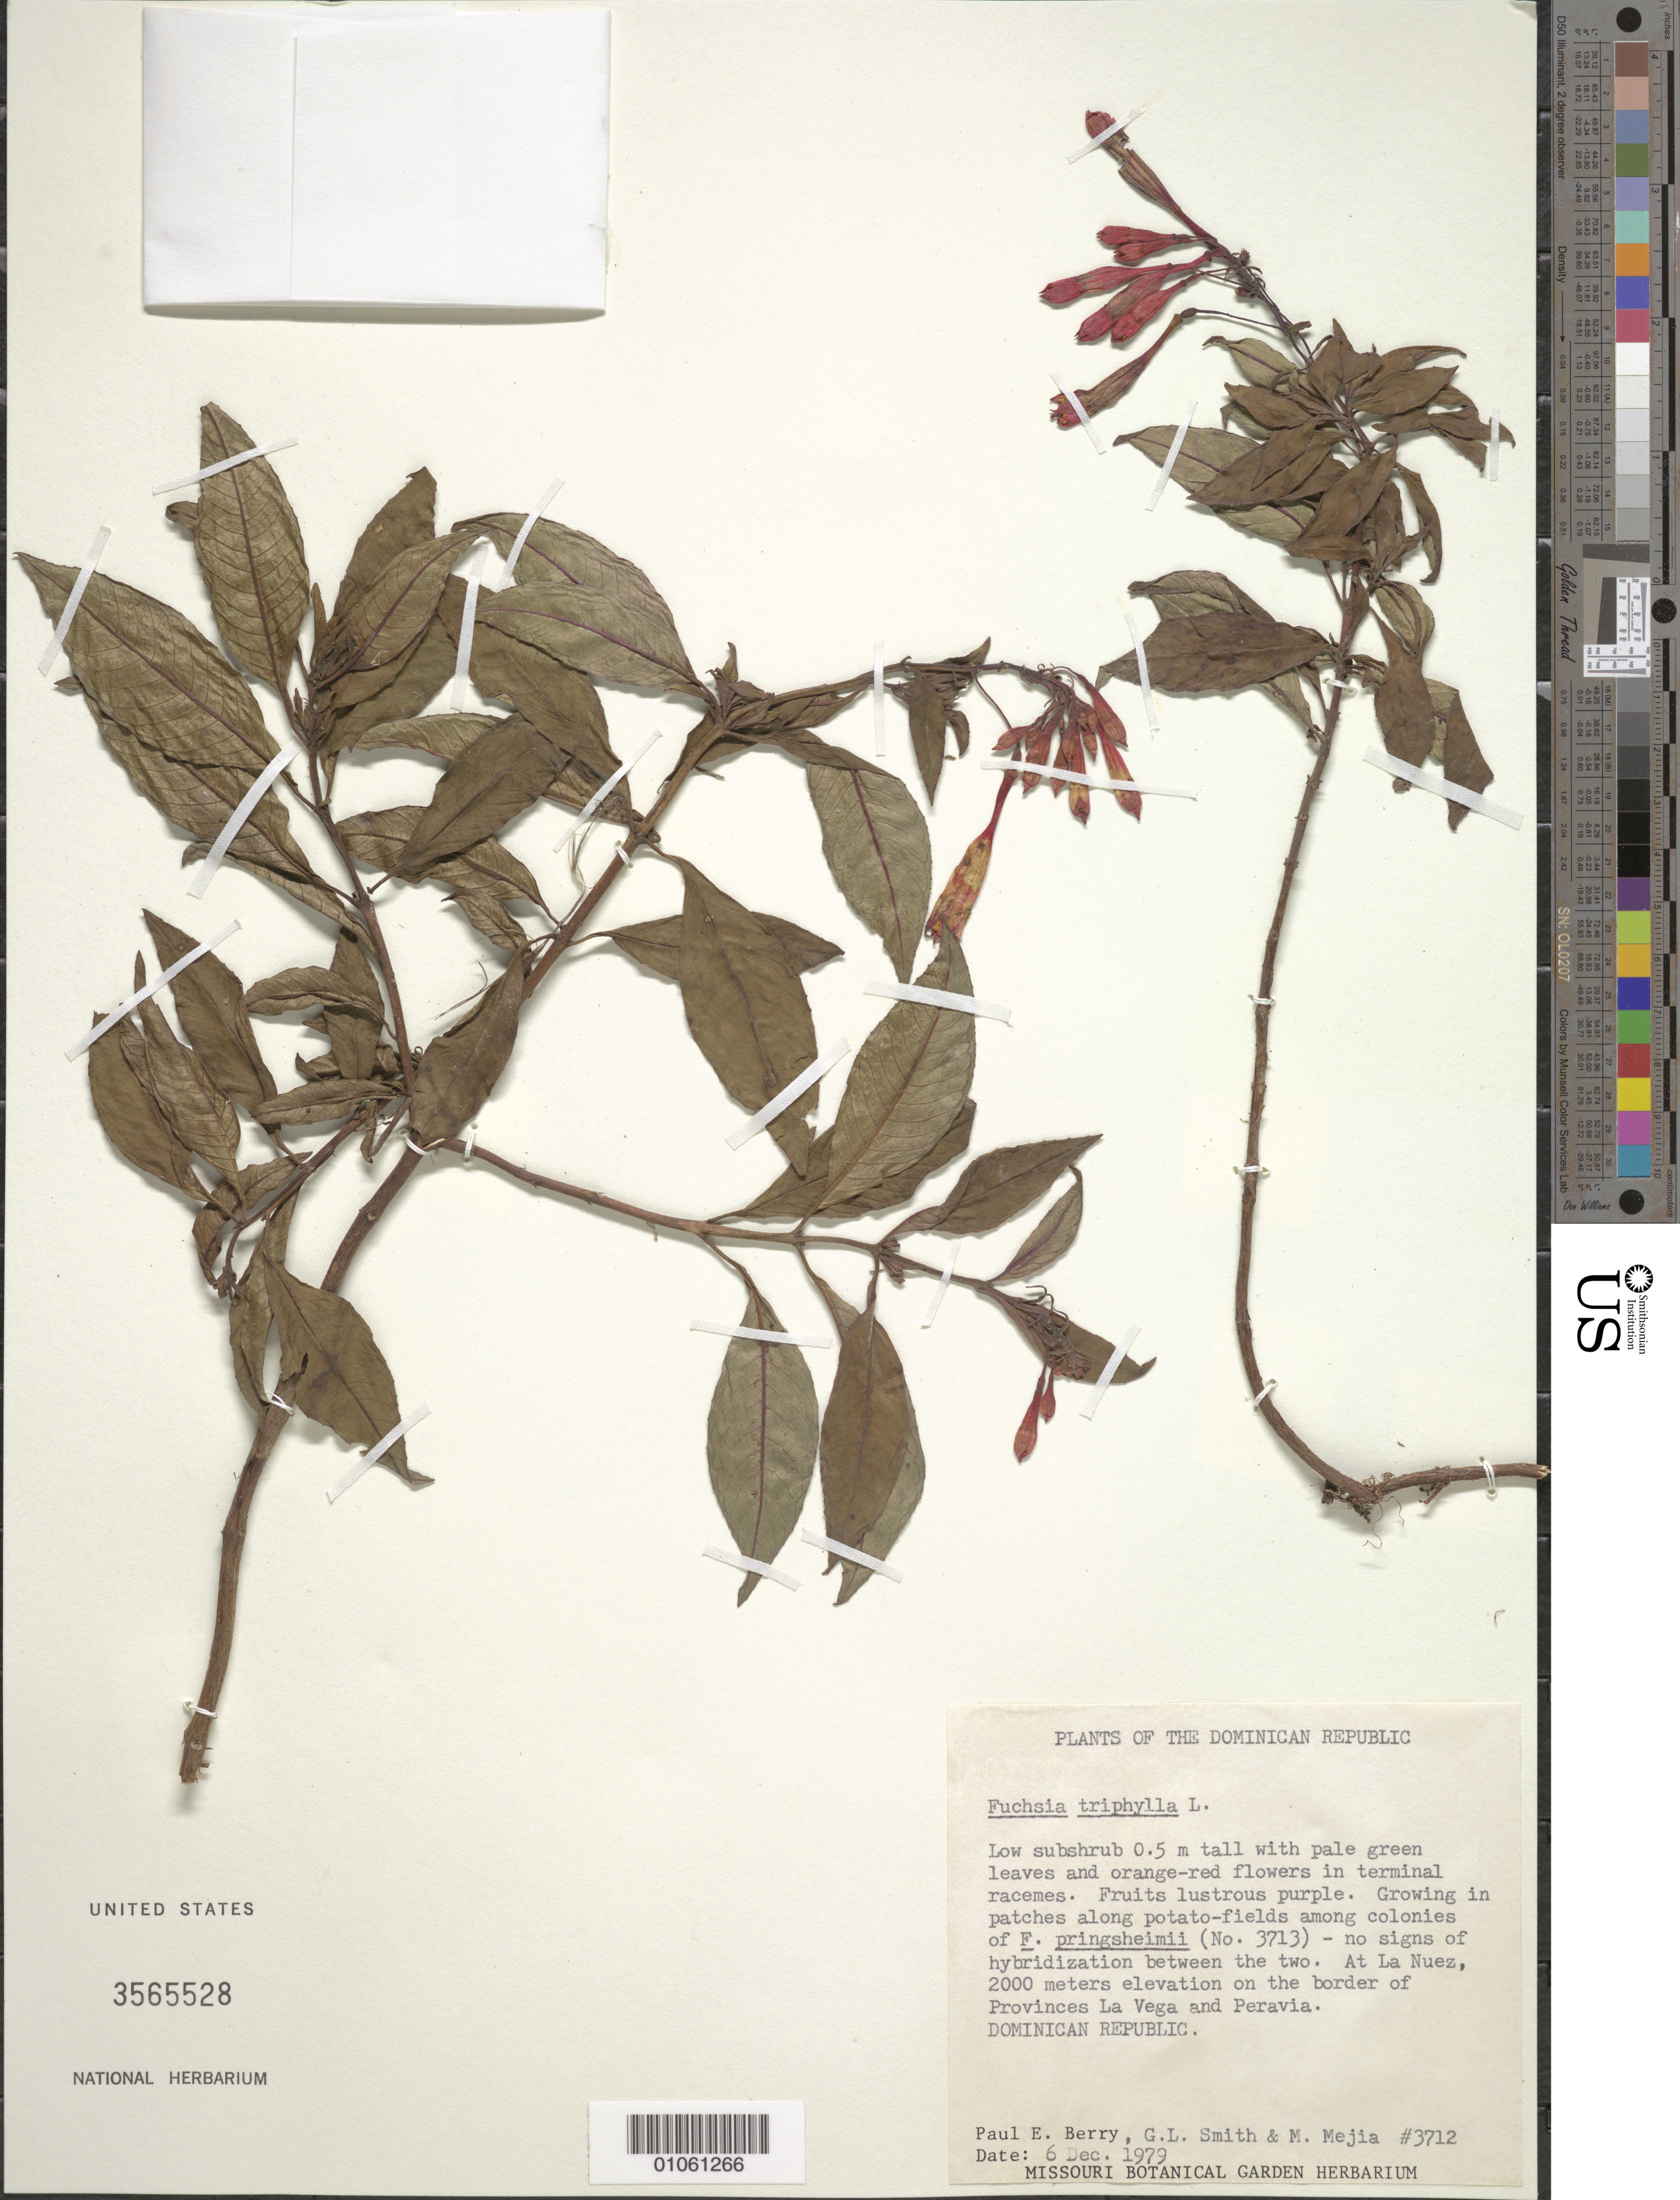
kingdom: Plantae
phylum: Tracheophyta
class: Magnoliopsida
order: Myrtales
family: Onagraceae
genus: Fuchsia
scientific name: Fuchsia triphylla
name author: L.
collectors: P. E. Berry, G. L. Smith & M. Mejia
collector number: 3712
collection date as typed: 06 Dec 1979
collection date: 1979-12-06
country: Dominican Republic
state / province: La Vega / Peravia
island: Hispaniola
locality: At la Nuez, on border of La Vega and Peravia Provinces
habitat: Growing in patches along potato fields among colonies of F. pringsheimii (No. 3713) - no signs of hybridization between the two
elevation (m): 2000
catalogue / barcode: US 3565528